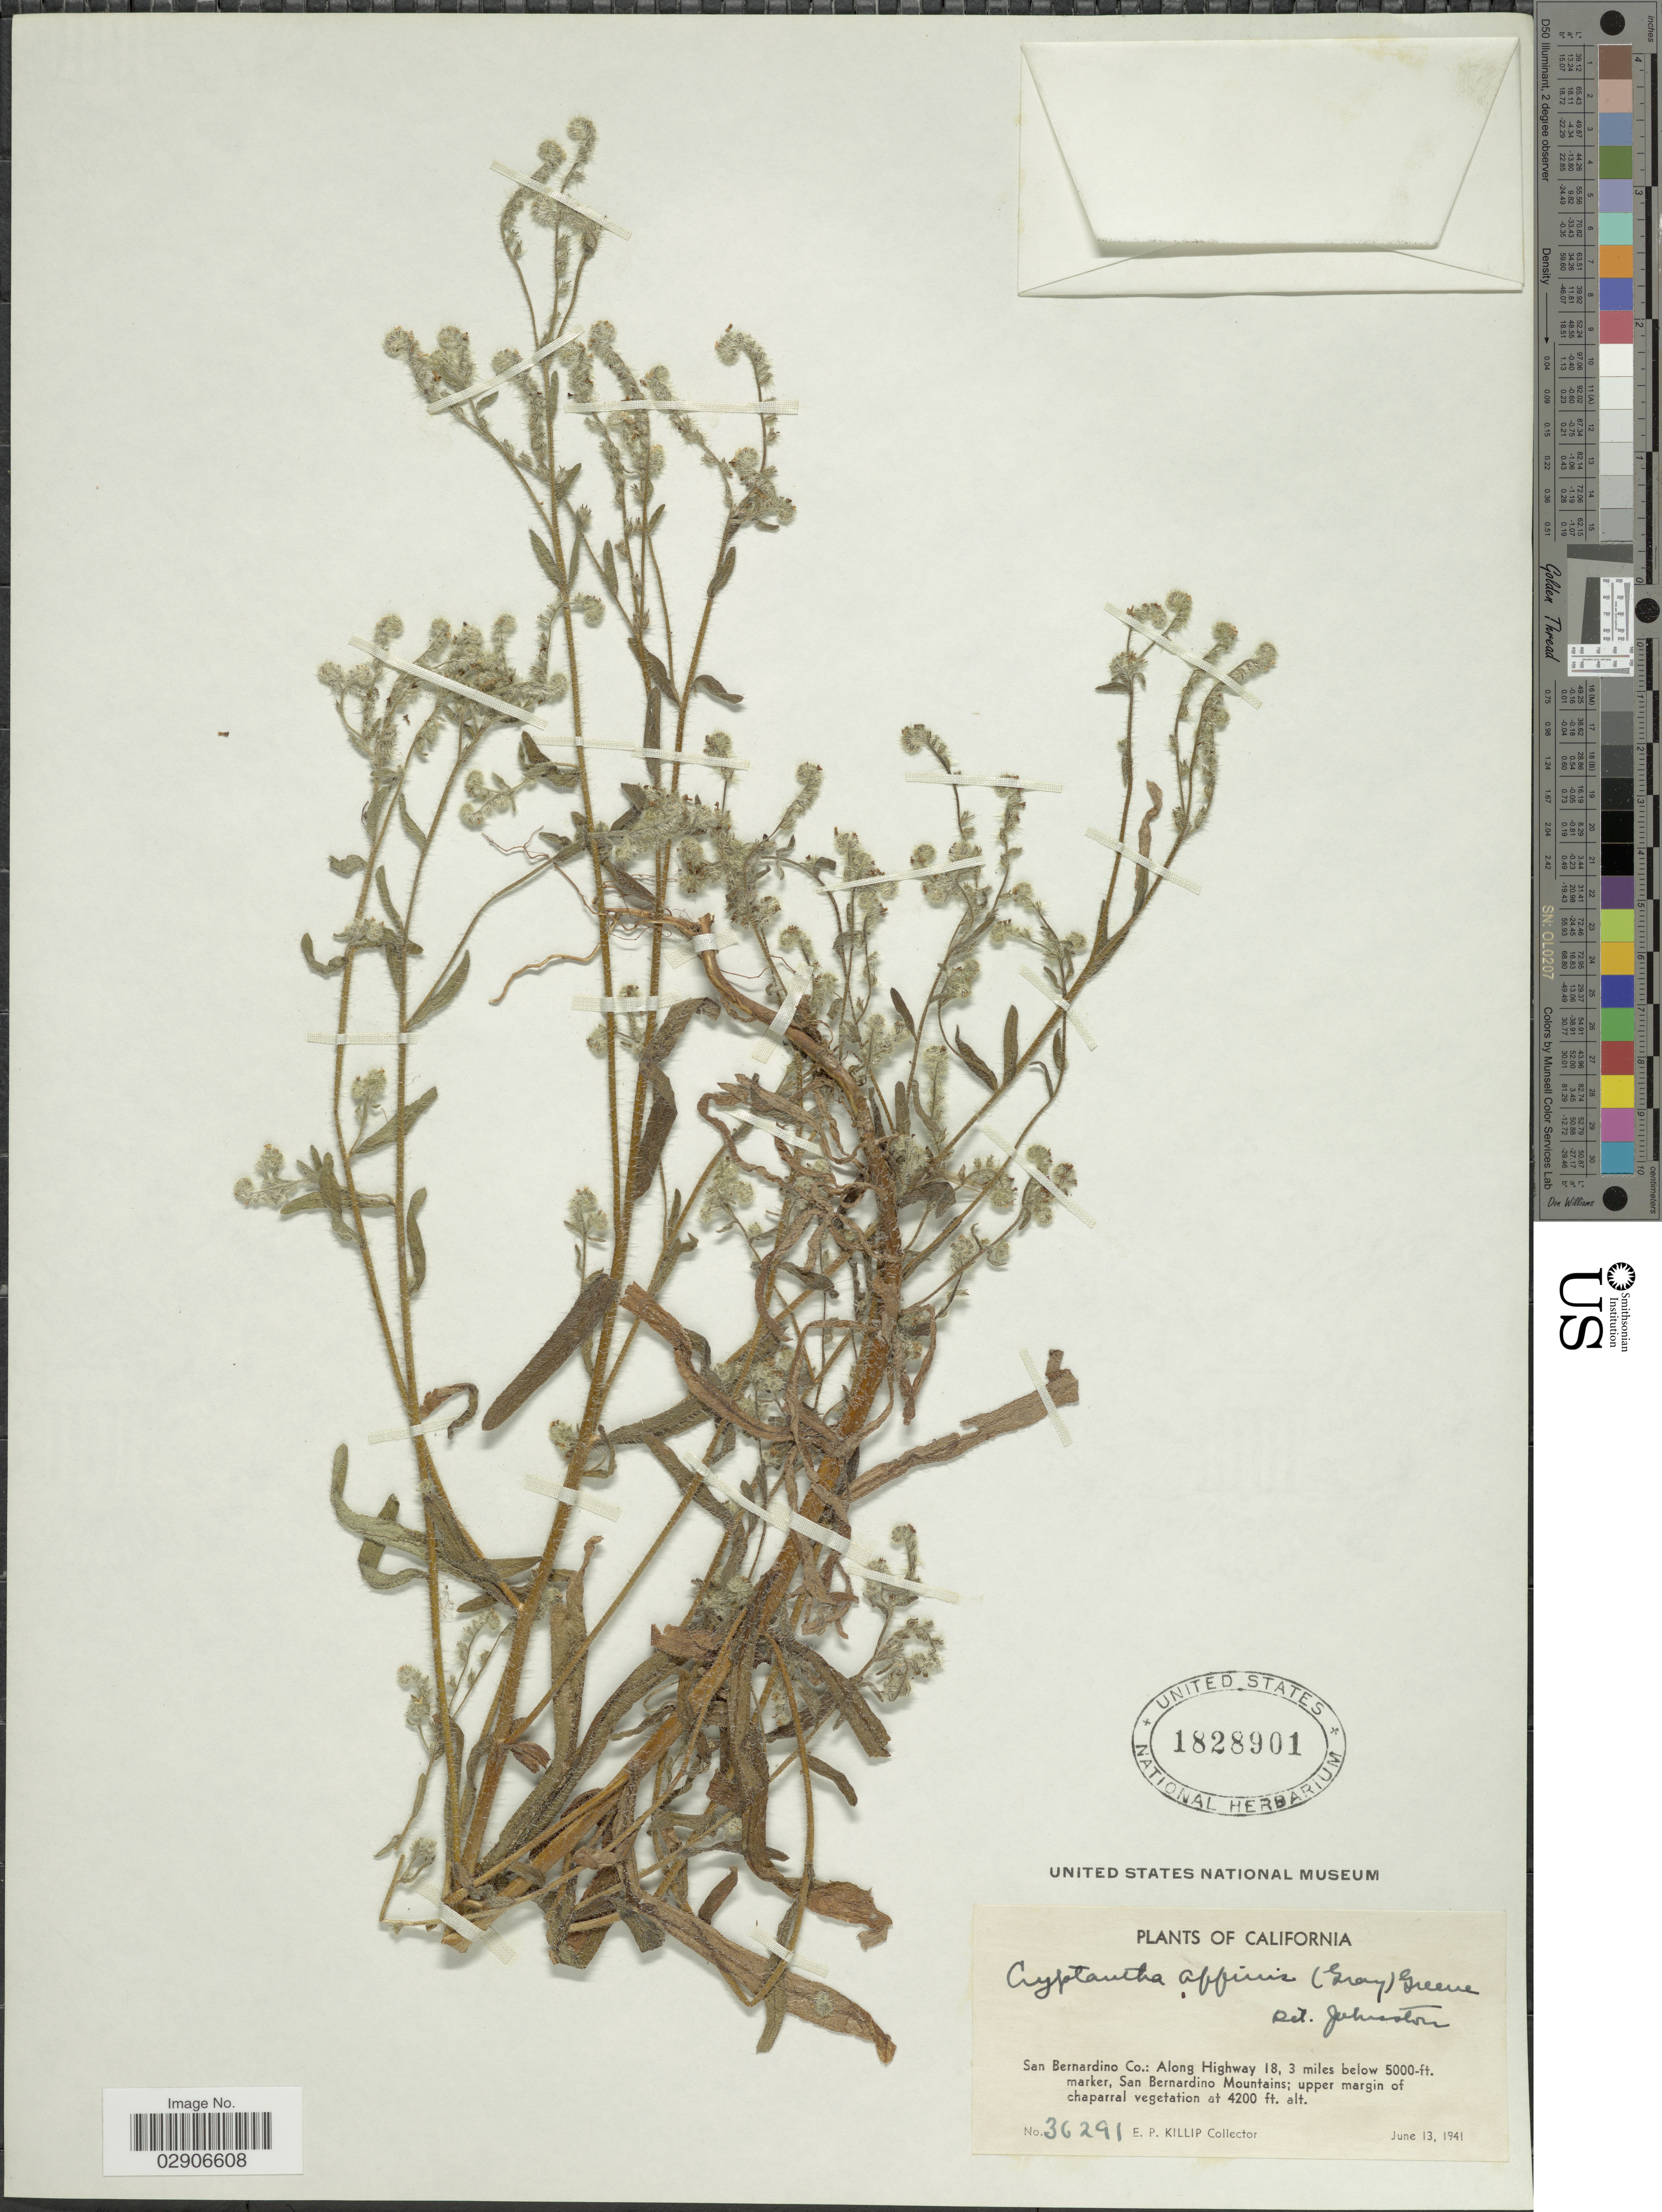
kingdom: Plantae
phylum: Tracheophyta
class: Magnoliopsida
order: Boraginales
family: Boraginaceae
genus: Cryptantha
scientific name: Cryptantha affinis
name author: (A. Gray) Greene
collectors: E. P. Killip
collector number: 36291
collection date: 1941-06-13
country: United States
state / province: California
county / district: San Bernardino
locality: San Bernardino Co.: Along Highway 18, 3 miles below 5000 ft. marker, San Bernardino Mountains; upper margin of chaparral vegetation. California.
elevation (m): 1280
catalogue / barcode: US 1828901